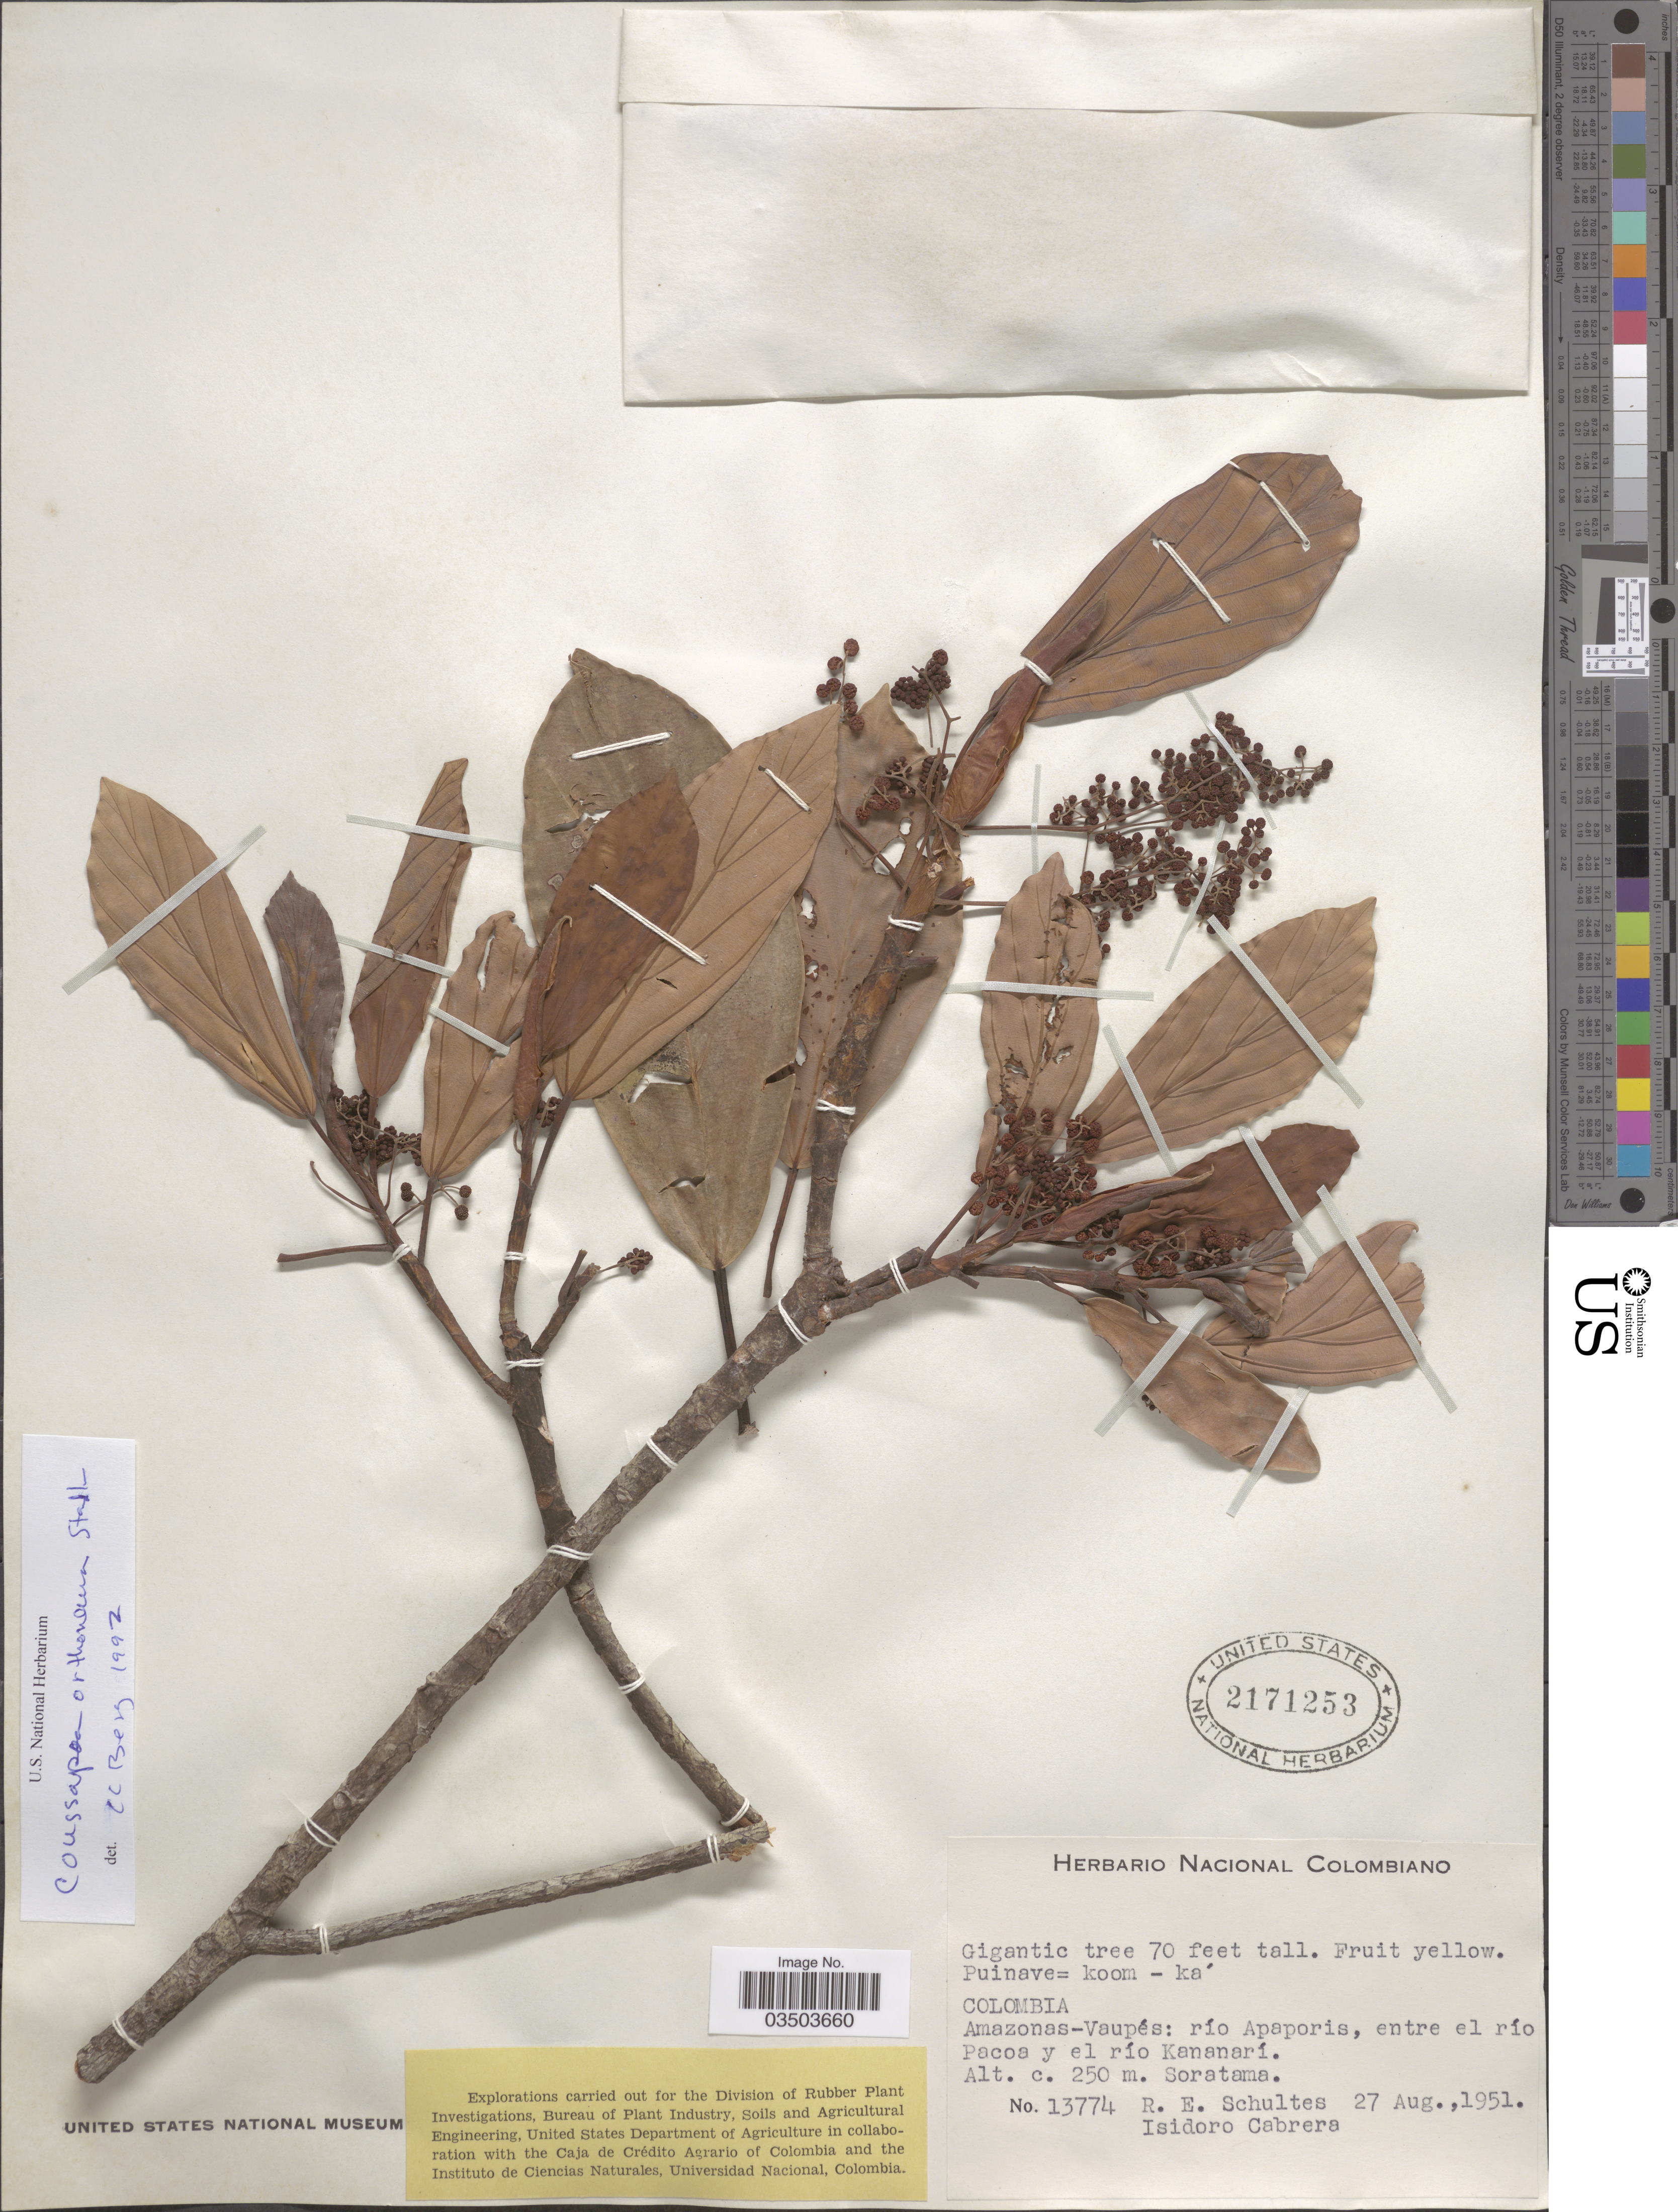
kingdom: Plantae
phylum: Tracheophyta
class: Magnoliopsida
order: Rosales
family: Urticaceae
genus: Coussapoa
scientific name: Coussapoa orthoneura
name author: Standl.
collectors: R. E. Schultes & I. Cabrera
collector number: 13774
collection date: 1951-08-27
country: Colombia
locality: Amazonas-Vaupés: río Apaporis, entre el río Pacoa y el río Kananarí. Soratama.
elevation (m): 250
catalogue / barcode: US 2171253